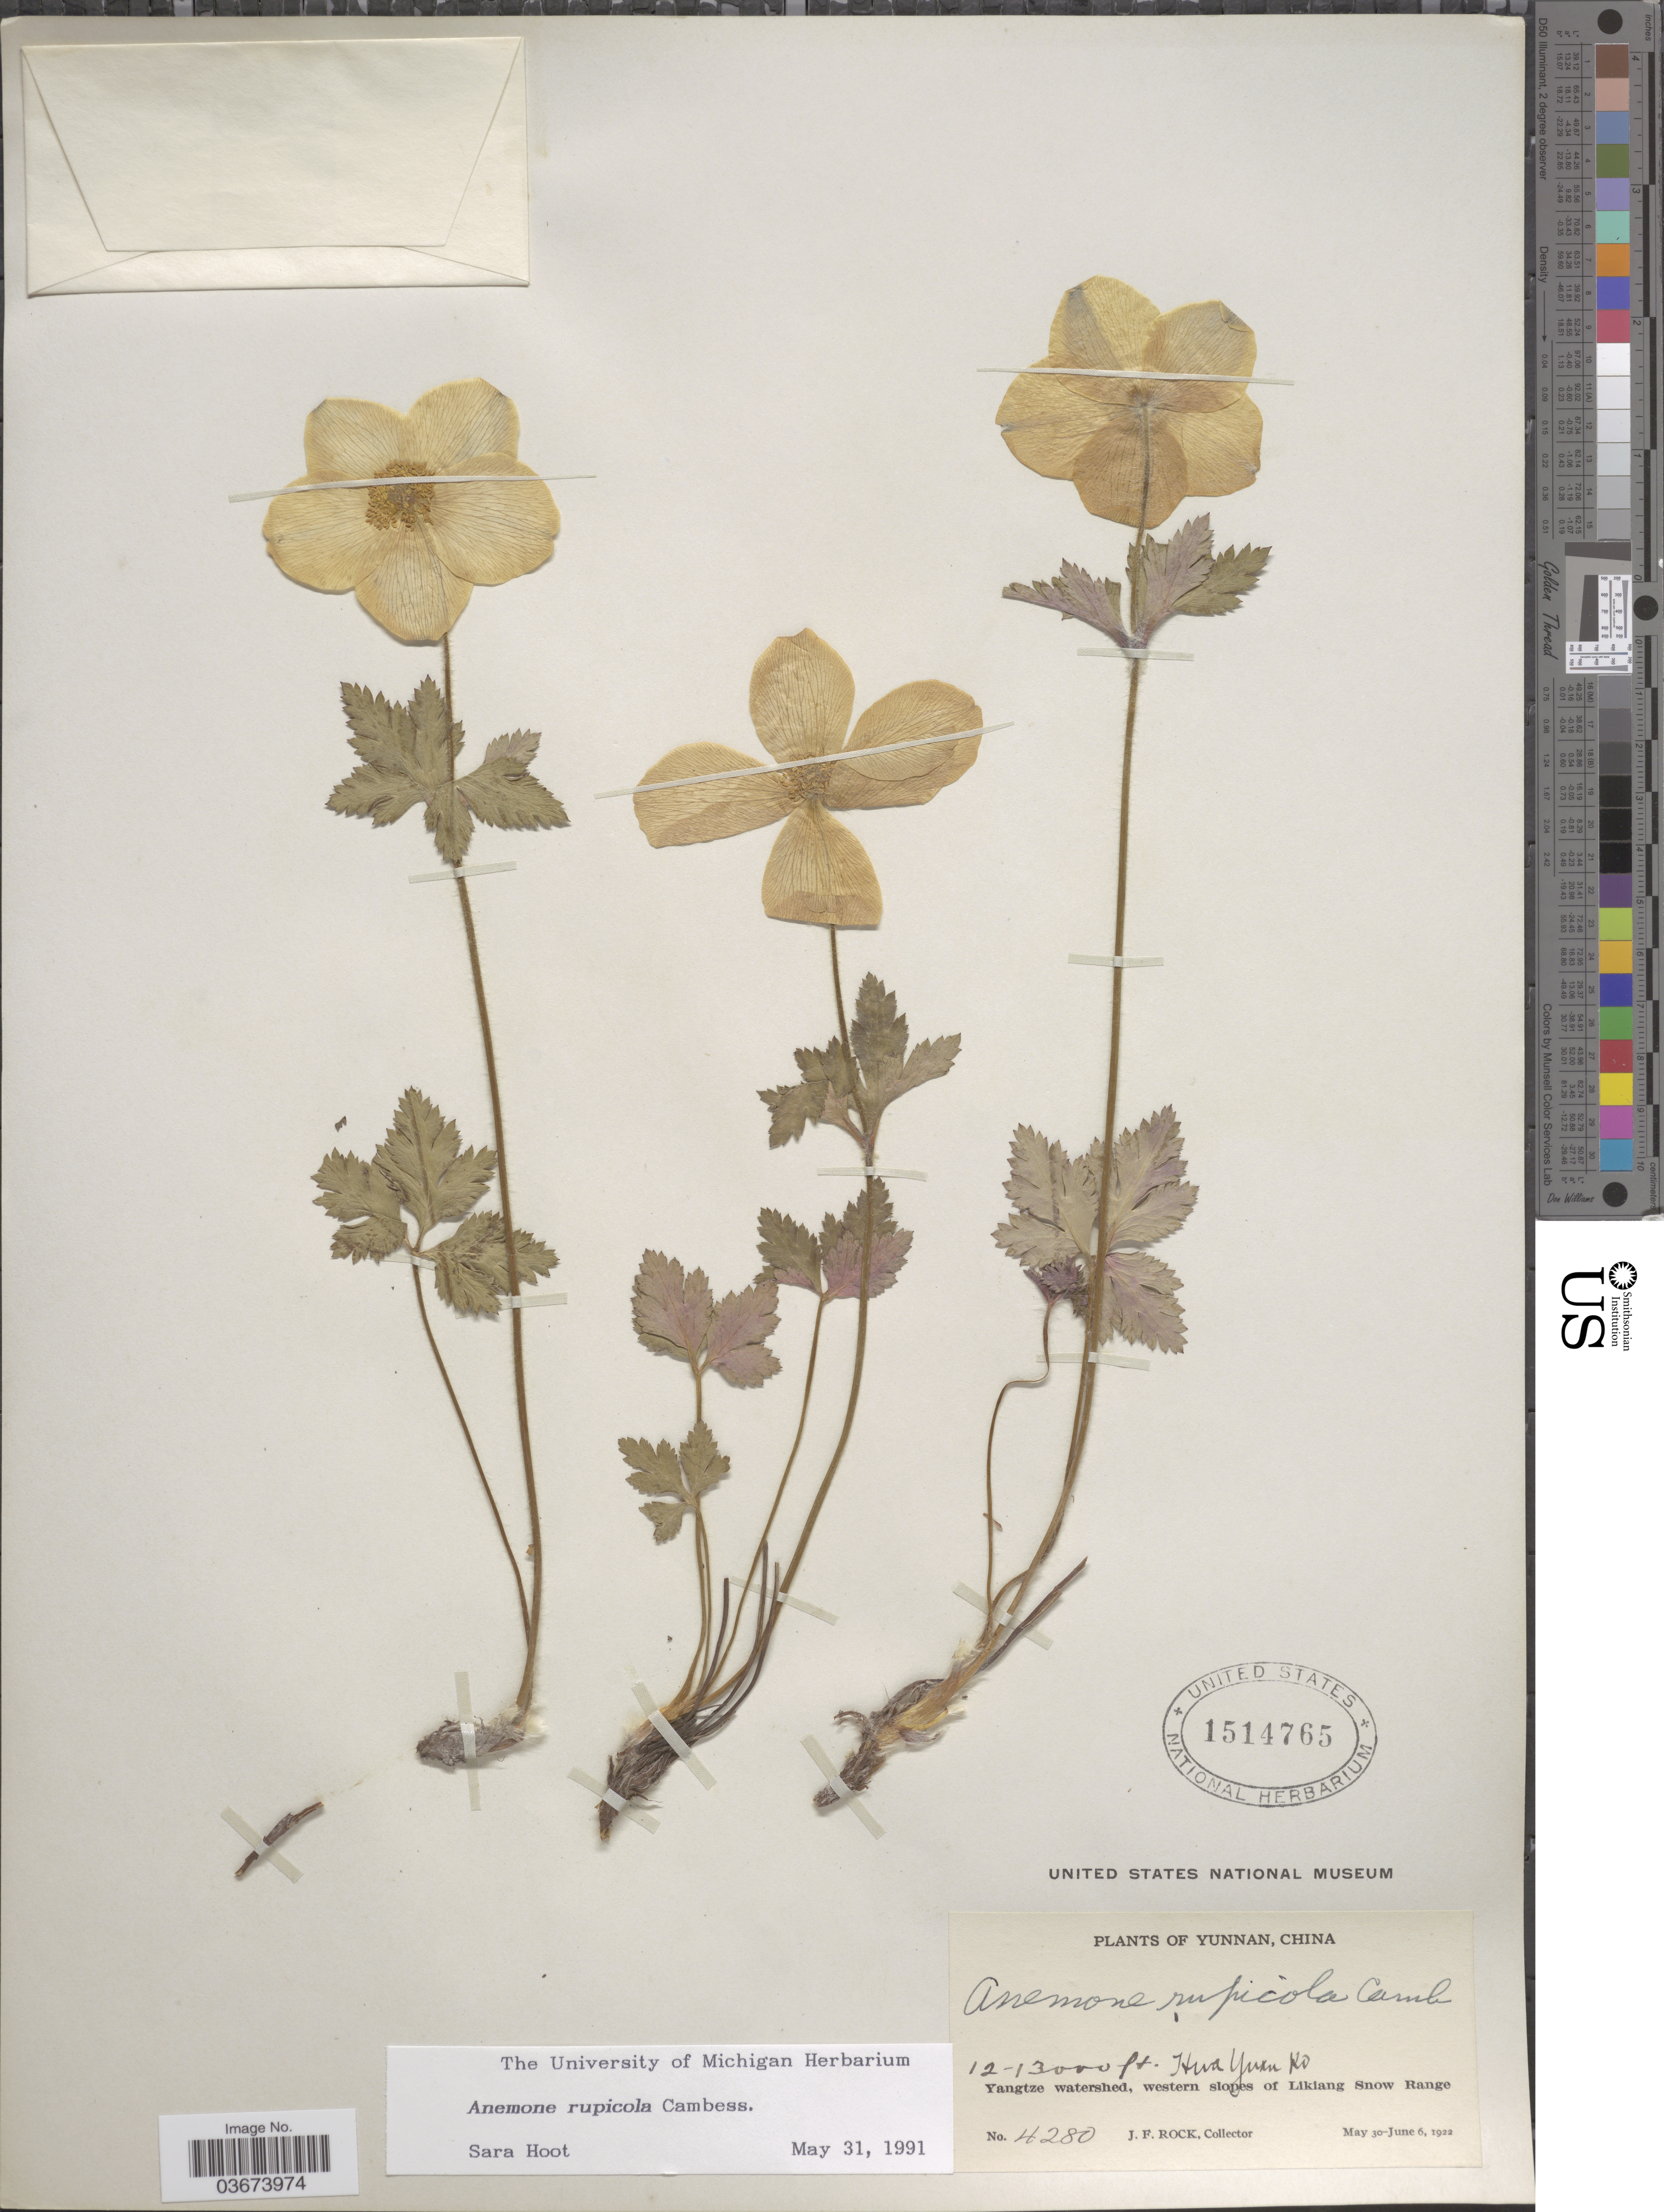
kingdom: Plantae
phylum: Tracheophyta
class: Magnoliopsida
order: Ranunculales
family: Ranunculaceae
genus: Anemone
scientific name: Anemone rupicola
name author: Cambess.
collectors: J. Rock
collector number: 4280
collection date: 1922-05-30/1922-06-06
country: China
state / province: Yunnan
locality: Hua Yuan Ko. Yangtze watershed, western slopes of Likiang Snow Range.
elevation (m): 3658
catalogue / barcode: US 1514765